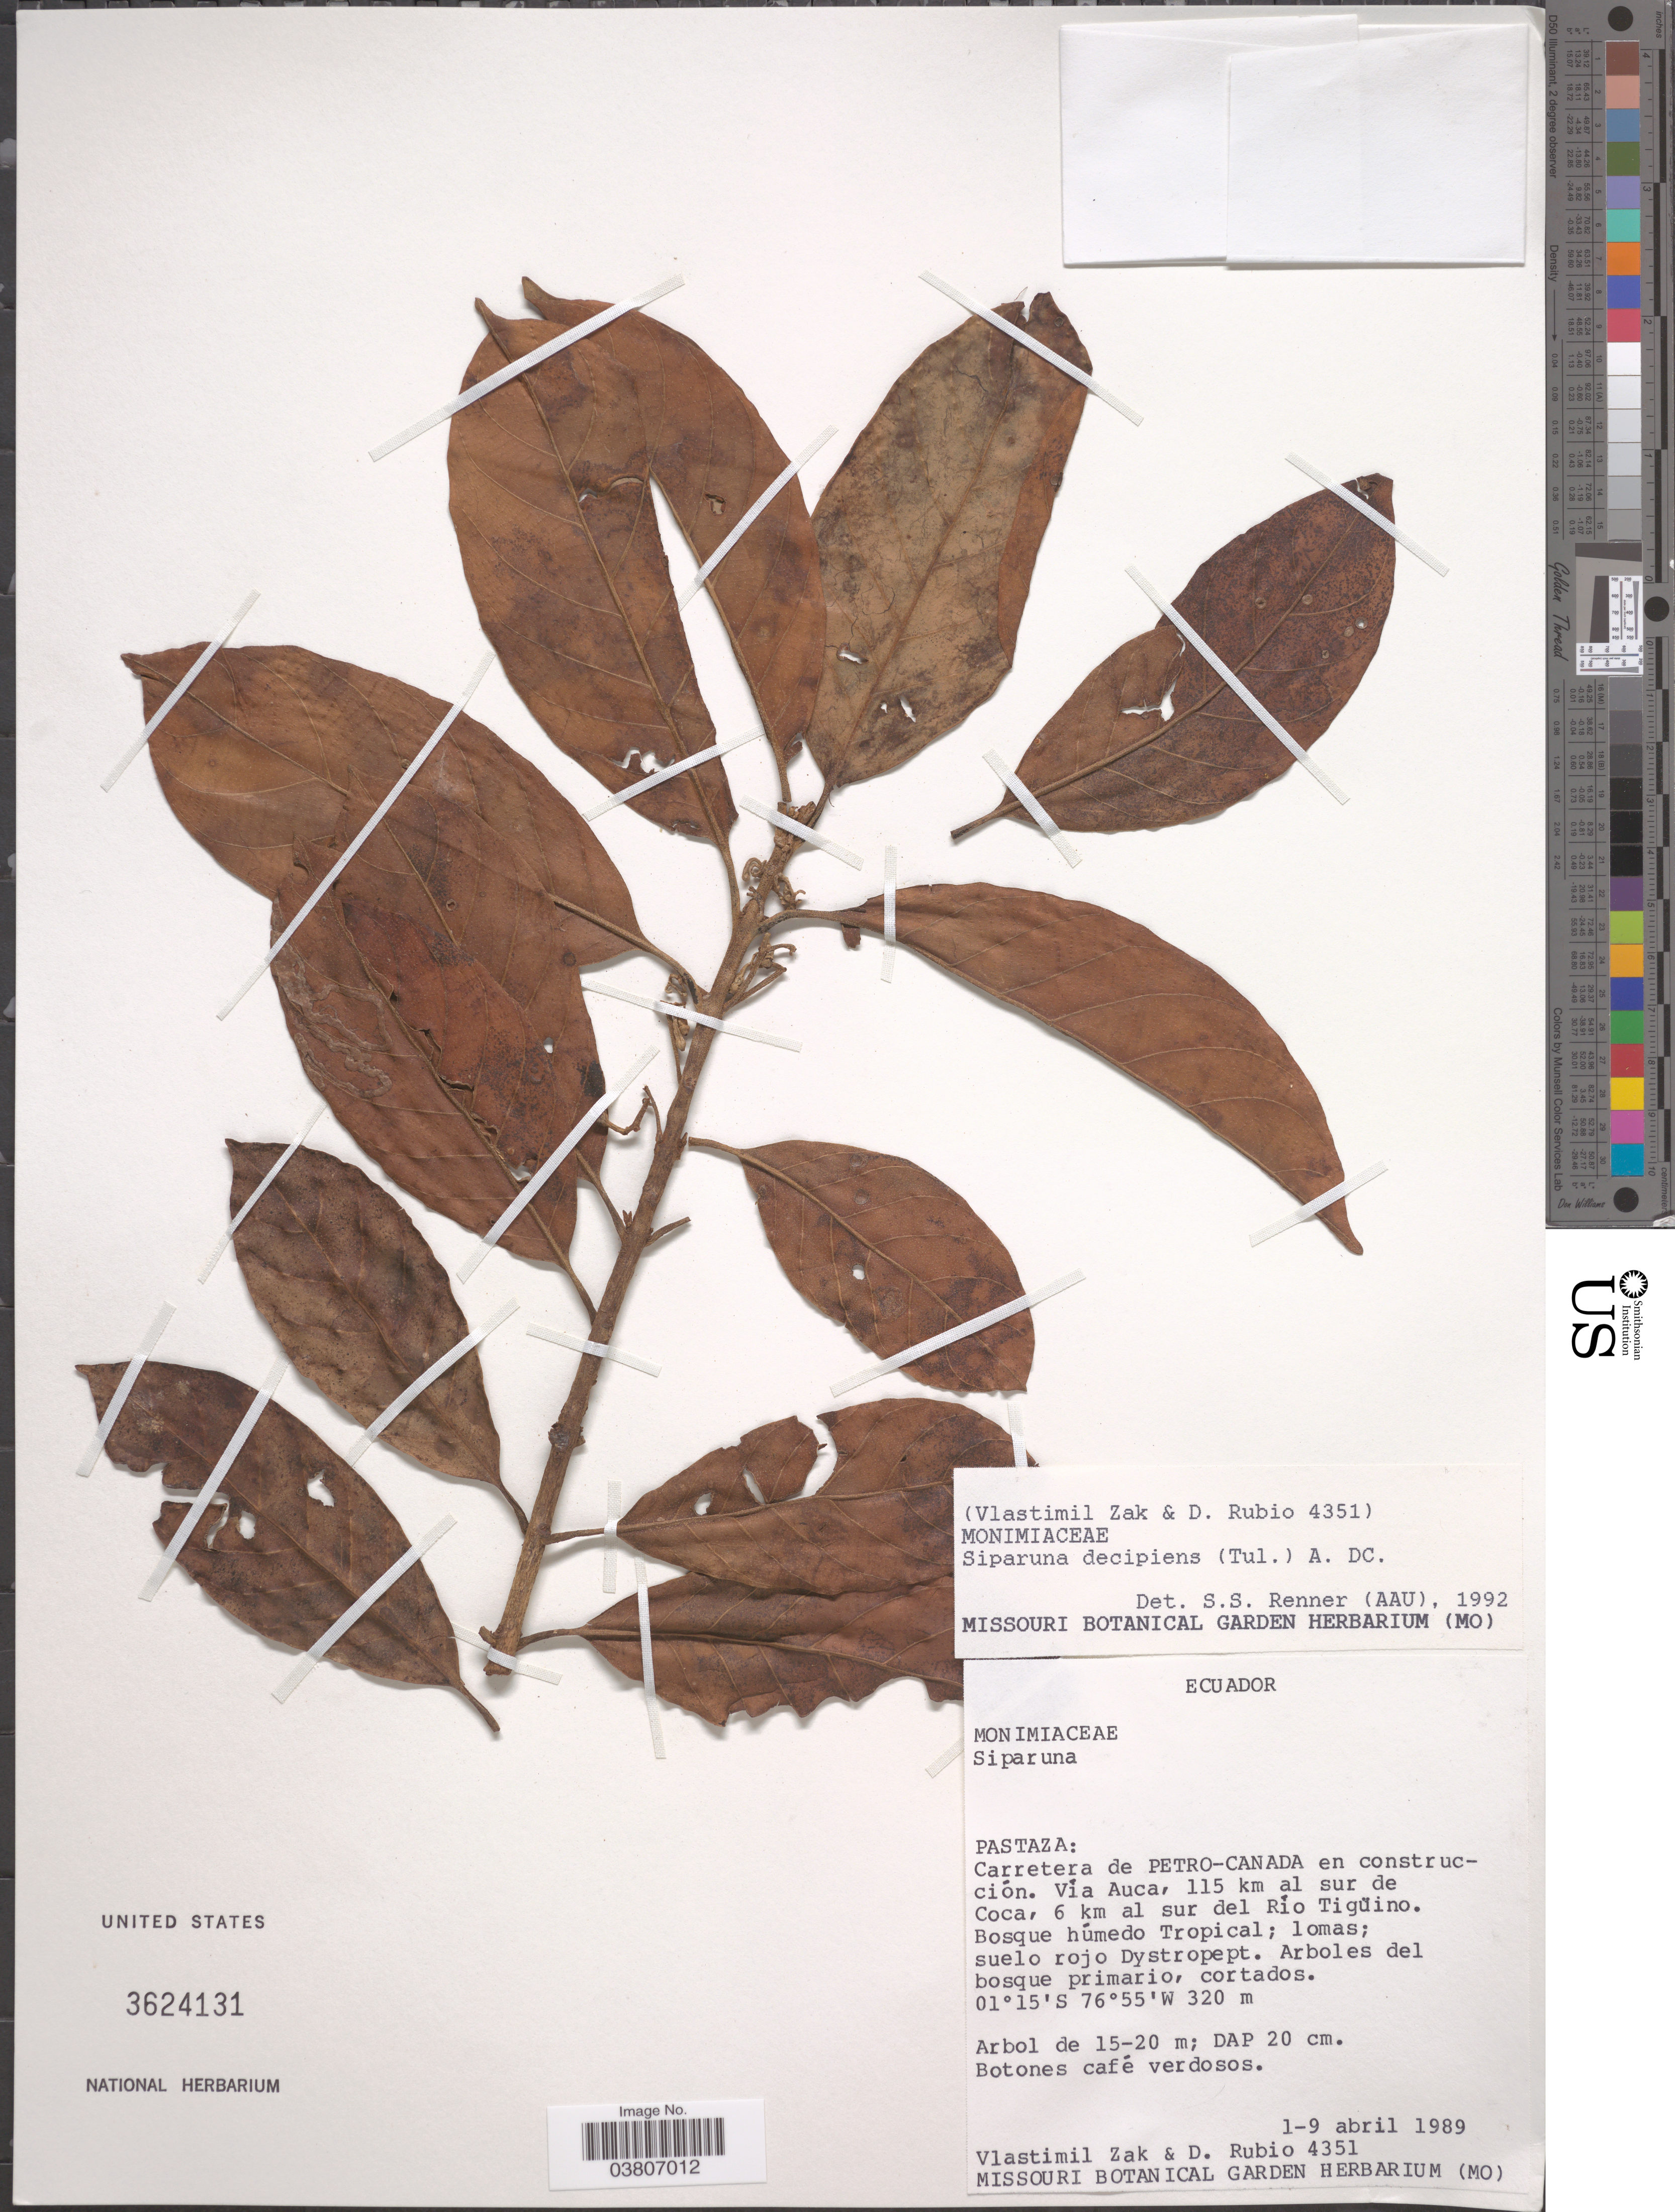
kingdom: Plantae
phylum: Tracheophyta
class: Magnoliopsida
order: Laurales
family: Siparunaceae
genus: Siparuna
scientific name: Siparuna decipiens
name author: (Tul.) A. DC.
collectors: V. Zak & D. Rubio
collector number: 4351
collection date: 1989-04-01/1989-04-09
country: Ecuador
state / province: Pastaza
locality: Carretera de Petro-Canada en construción. Vía Auca, 115 km al sur de Coca, 6 km al sur del Río Tigüino.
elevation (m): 320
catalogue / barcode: US 3624131